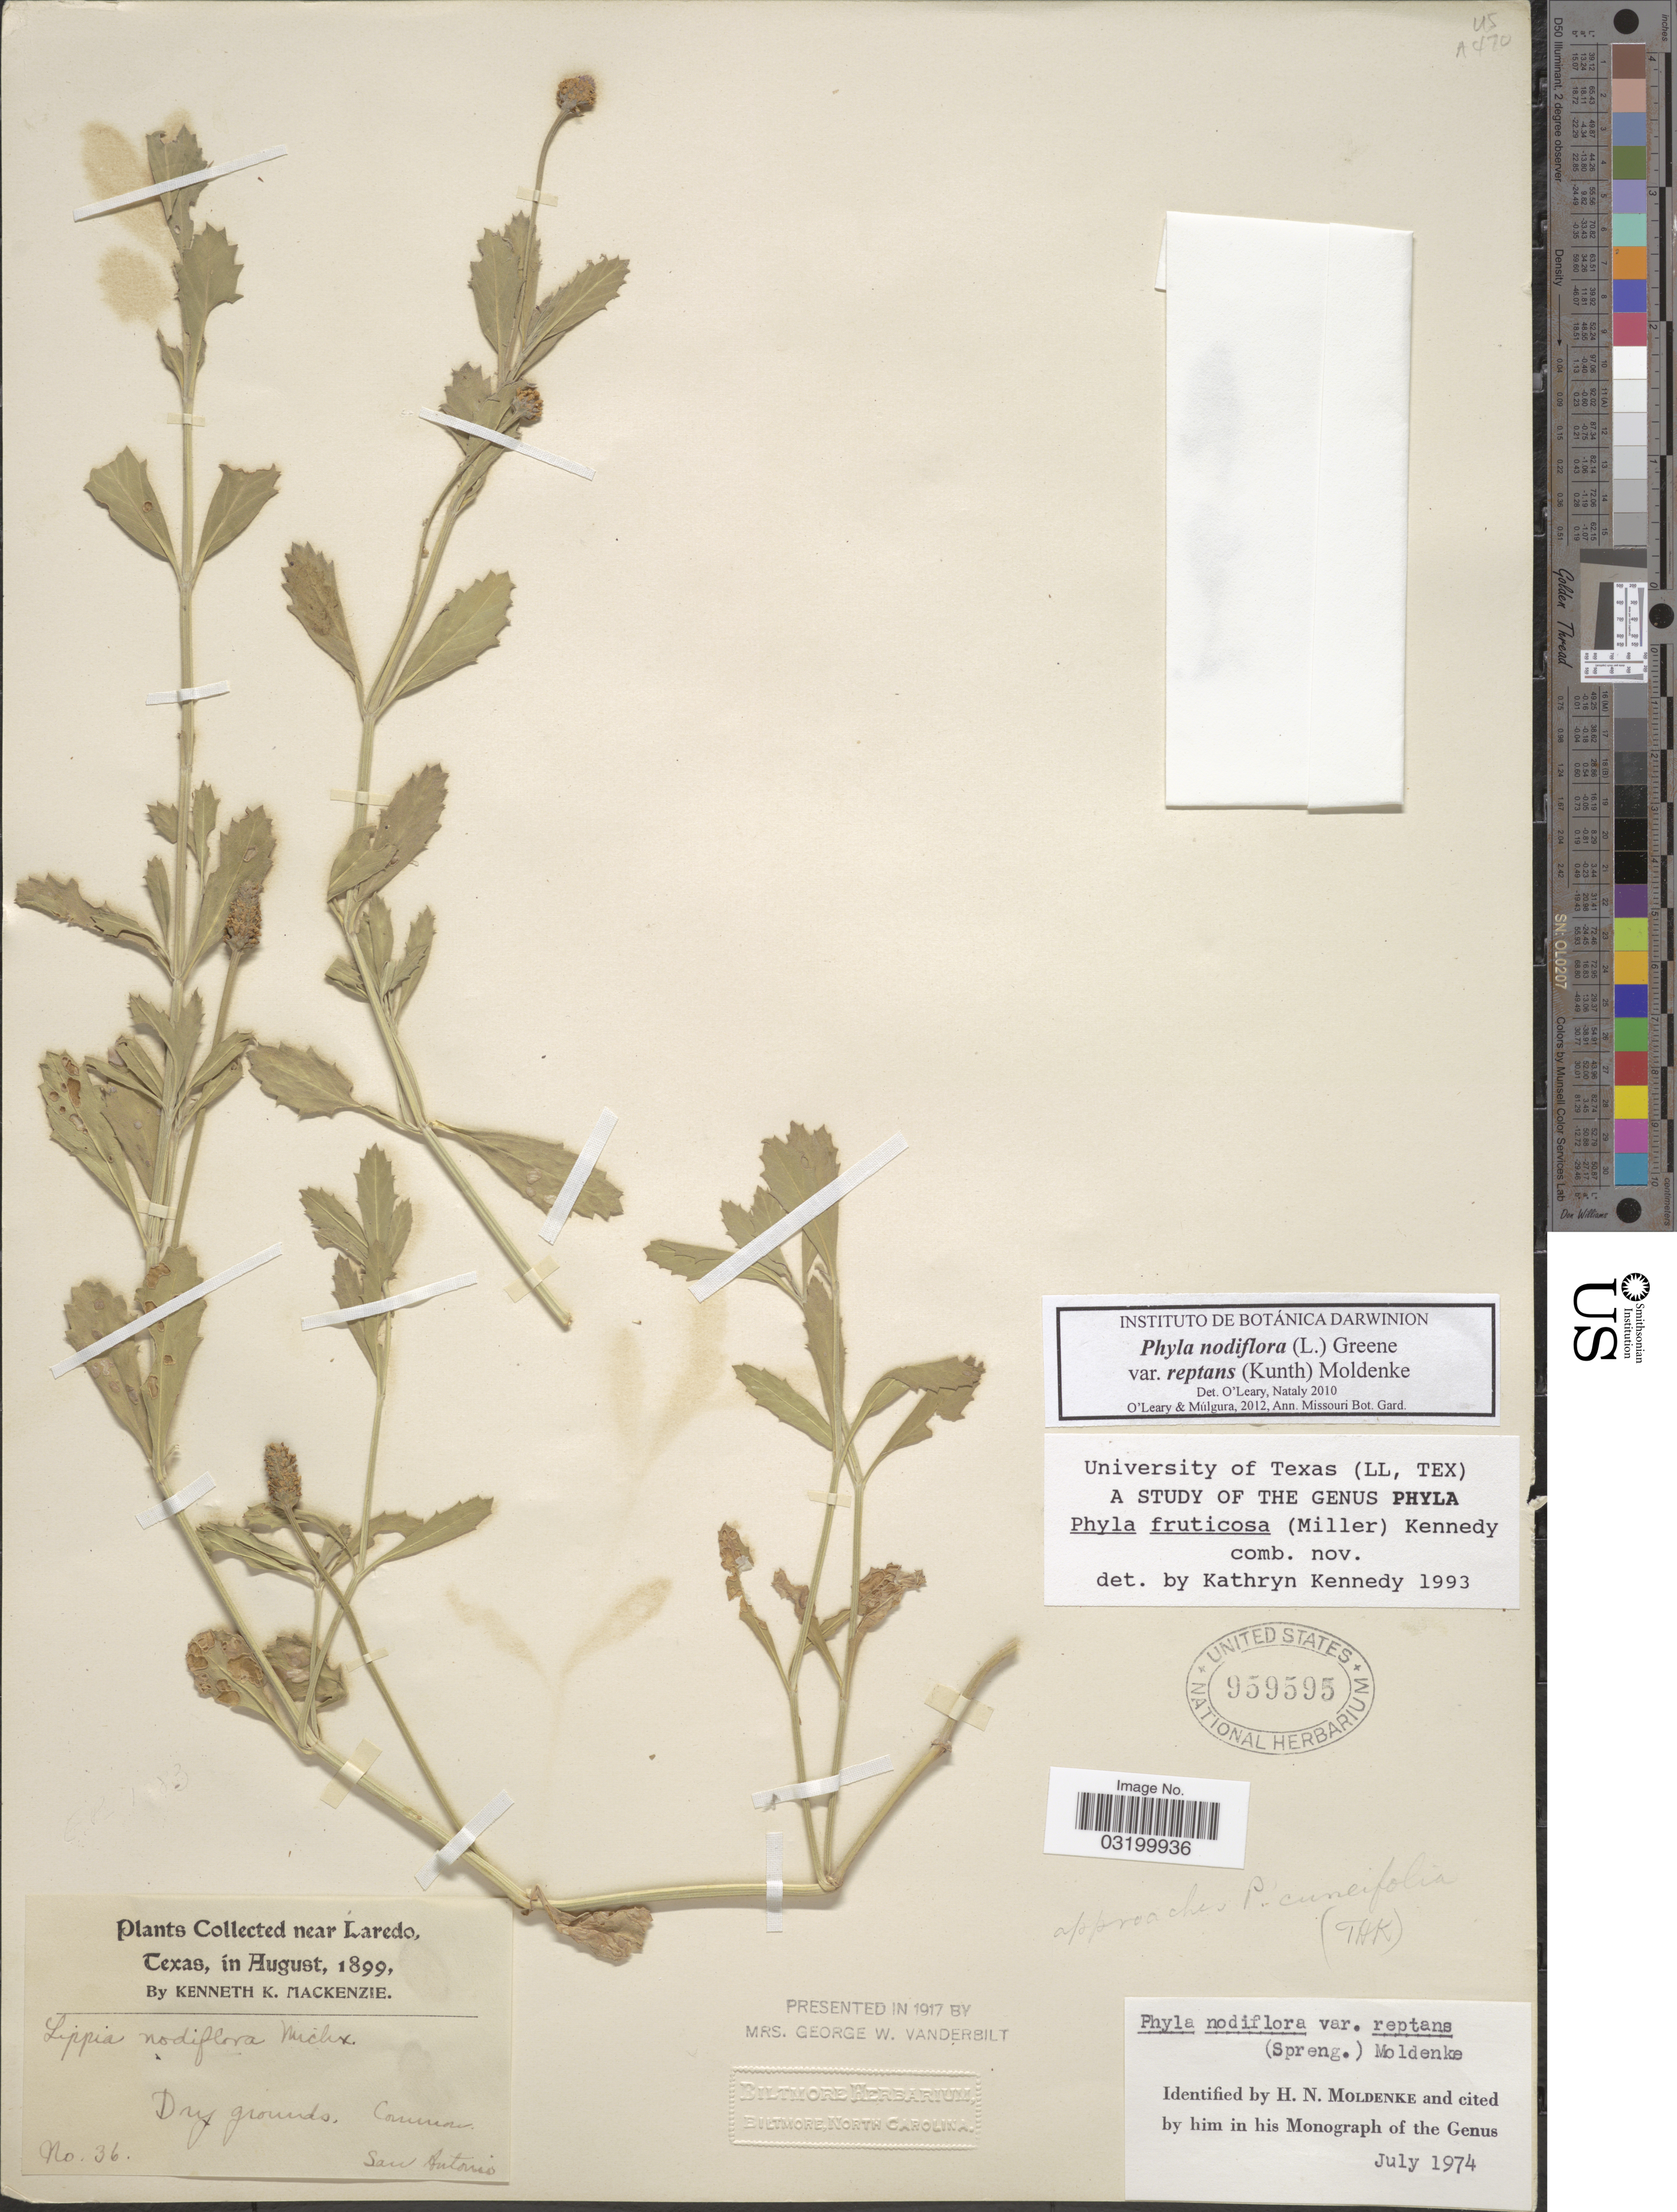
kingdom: Plantae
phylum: Tracheophyta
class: Magnoliopsida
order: Lamiales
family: Verbenaceae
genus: Phyla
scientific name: Phyla nodiflora var. reptans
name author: (Kunth) Moldenke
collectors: K. K. Mackenzie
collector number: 36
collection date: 1899-08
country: United States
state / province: Texas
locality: Near Laredo.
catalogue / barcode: US 959595